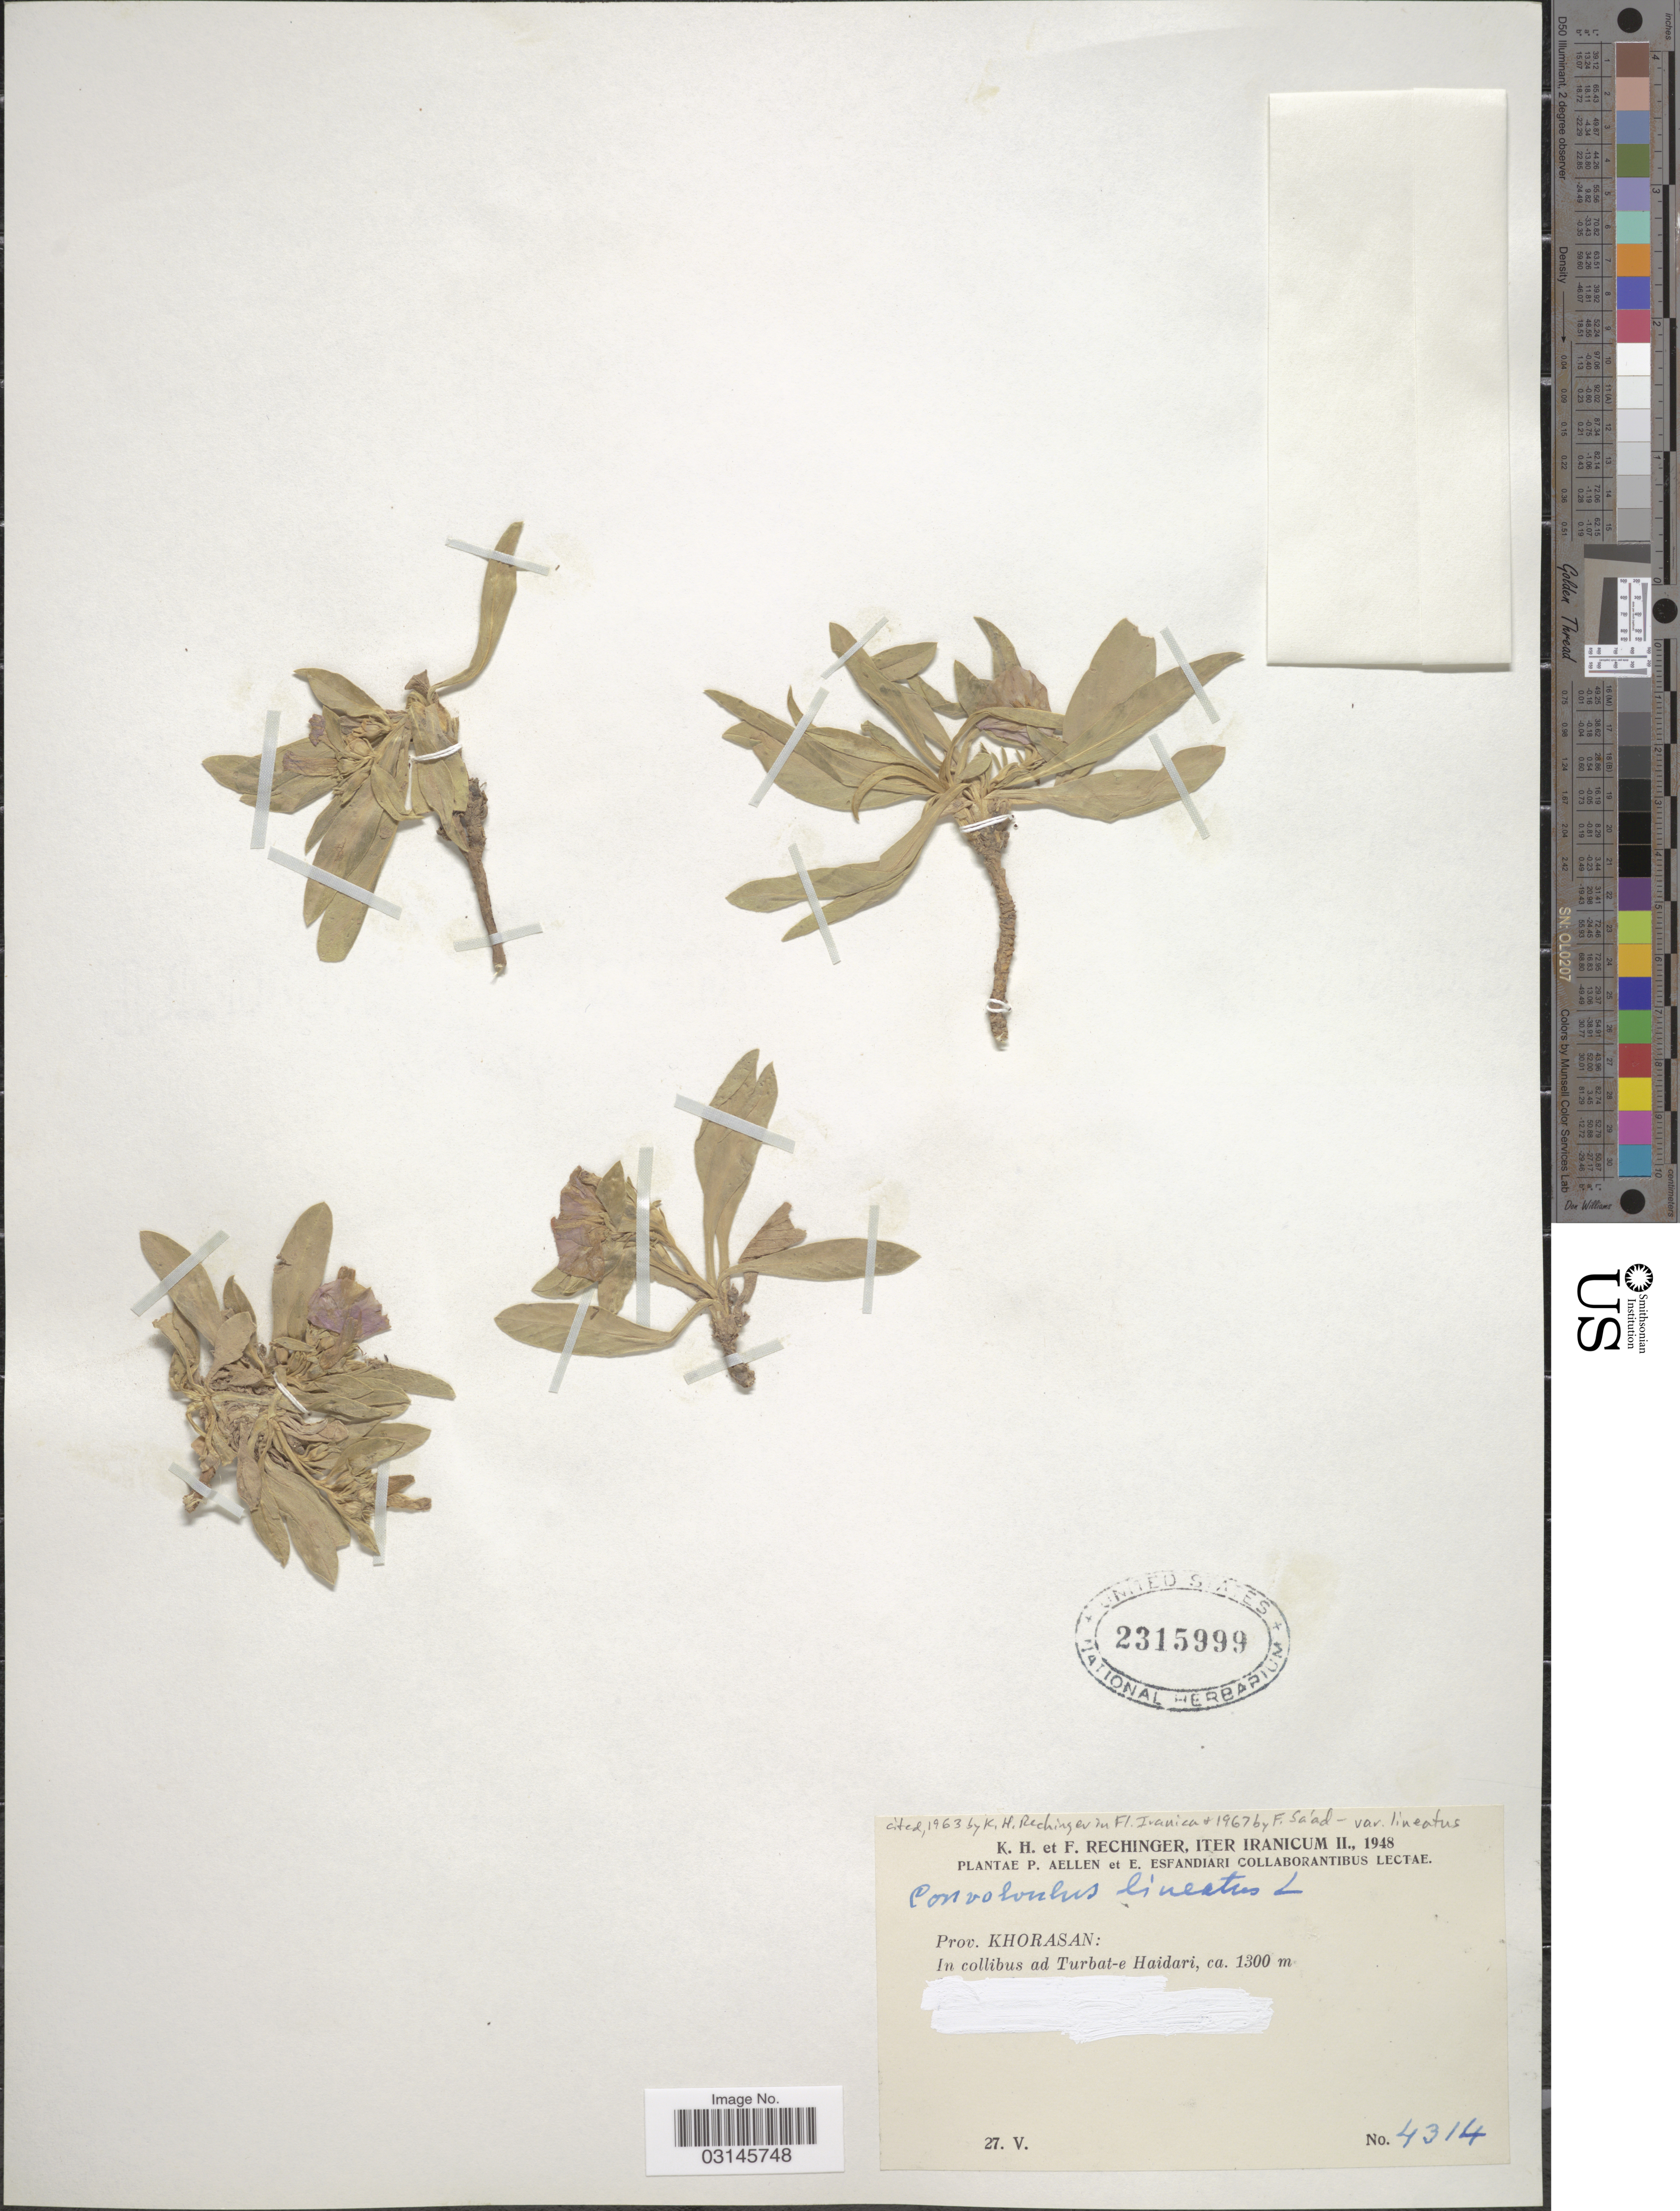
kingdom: Plantae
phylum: Tracheophyta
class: Magnoliopsida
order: Solanales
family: Convolvulaceae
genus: Convolvulus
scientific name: Convolvulus lineatus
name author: L.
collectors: K. H. Rechinger, F. Rechinger, P. Aellen & E. Esfandiari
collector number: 4314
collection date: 1948-05-27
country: Iran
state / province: Khorasan [obsolete]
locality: Prov. Khorasan: In collibus ad Turbat-e Haidari.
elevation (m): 1300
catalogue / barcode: US 2315999